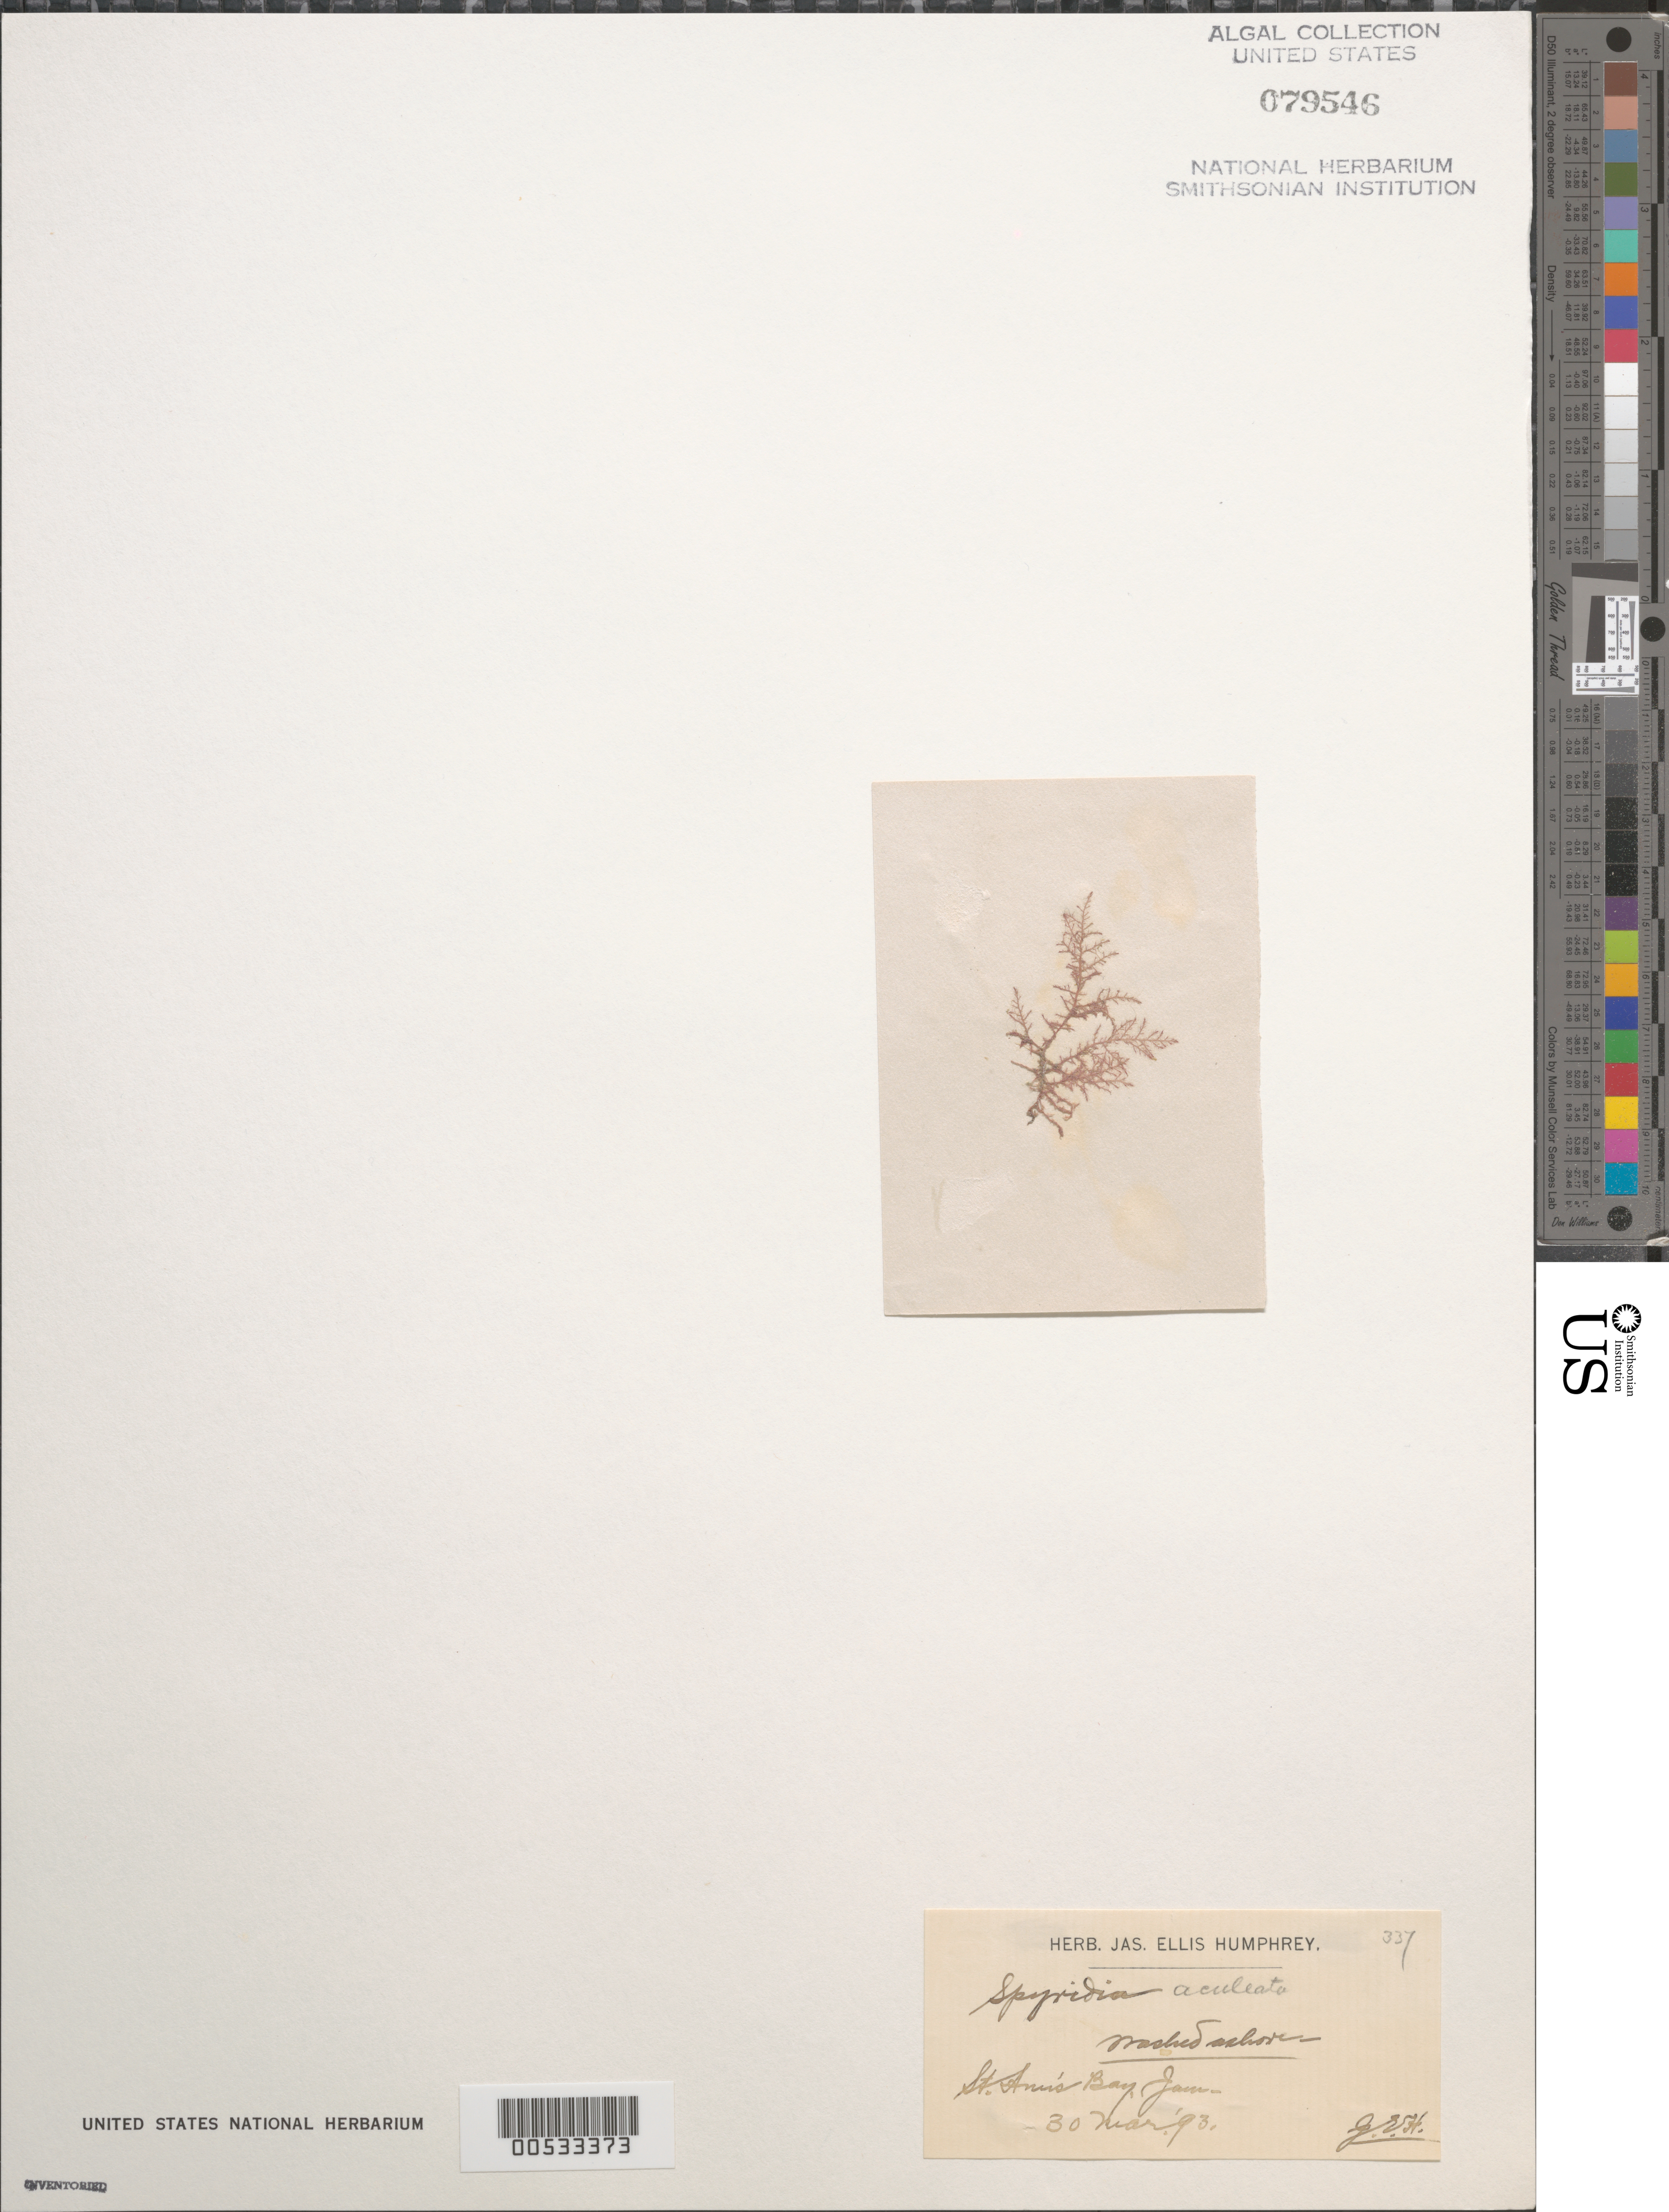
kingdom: Plantae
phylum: Rhodophyta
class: Florideophyceae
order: Ceramiales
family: Spyridiaceae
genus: Spyridia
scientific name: Spyridia aculeata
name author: (C. Agardh ex Decne.) Kütz.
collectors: J. Humphrey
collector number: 337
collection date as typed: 30 Mar 1893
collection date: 1893-03-30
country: Jamaica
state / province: Saint Ann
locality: St. Ann's Bay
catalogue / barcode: US 79546